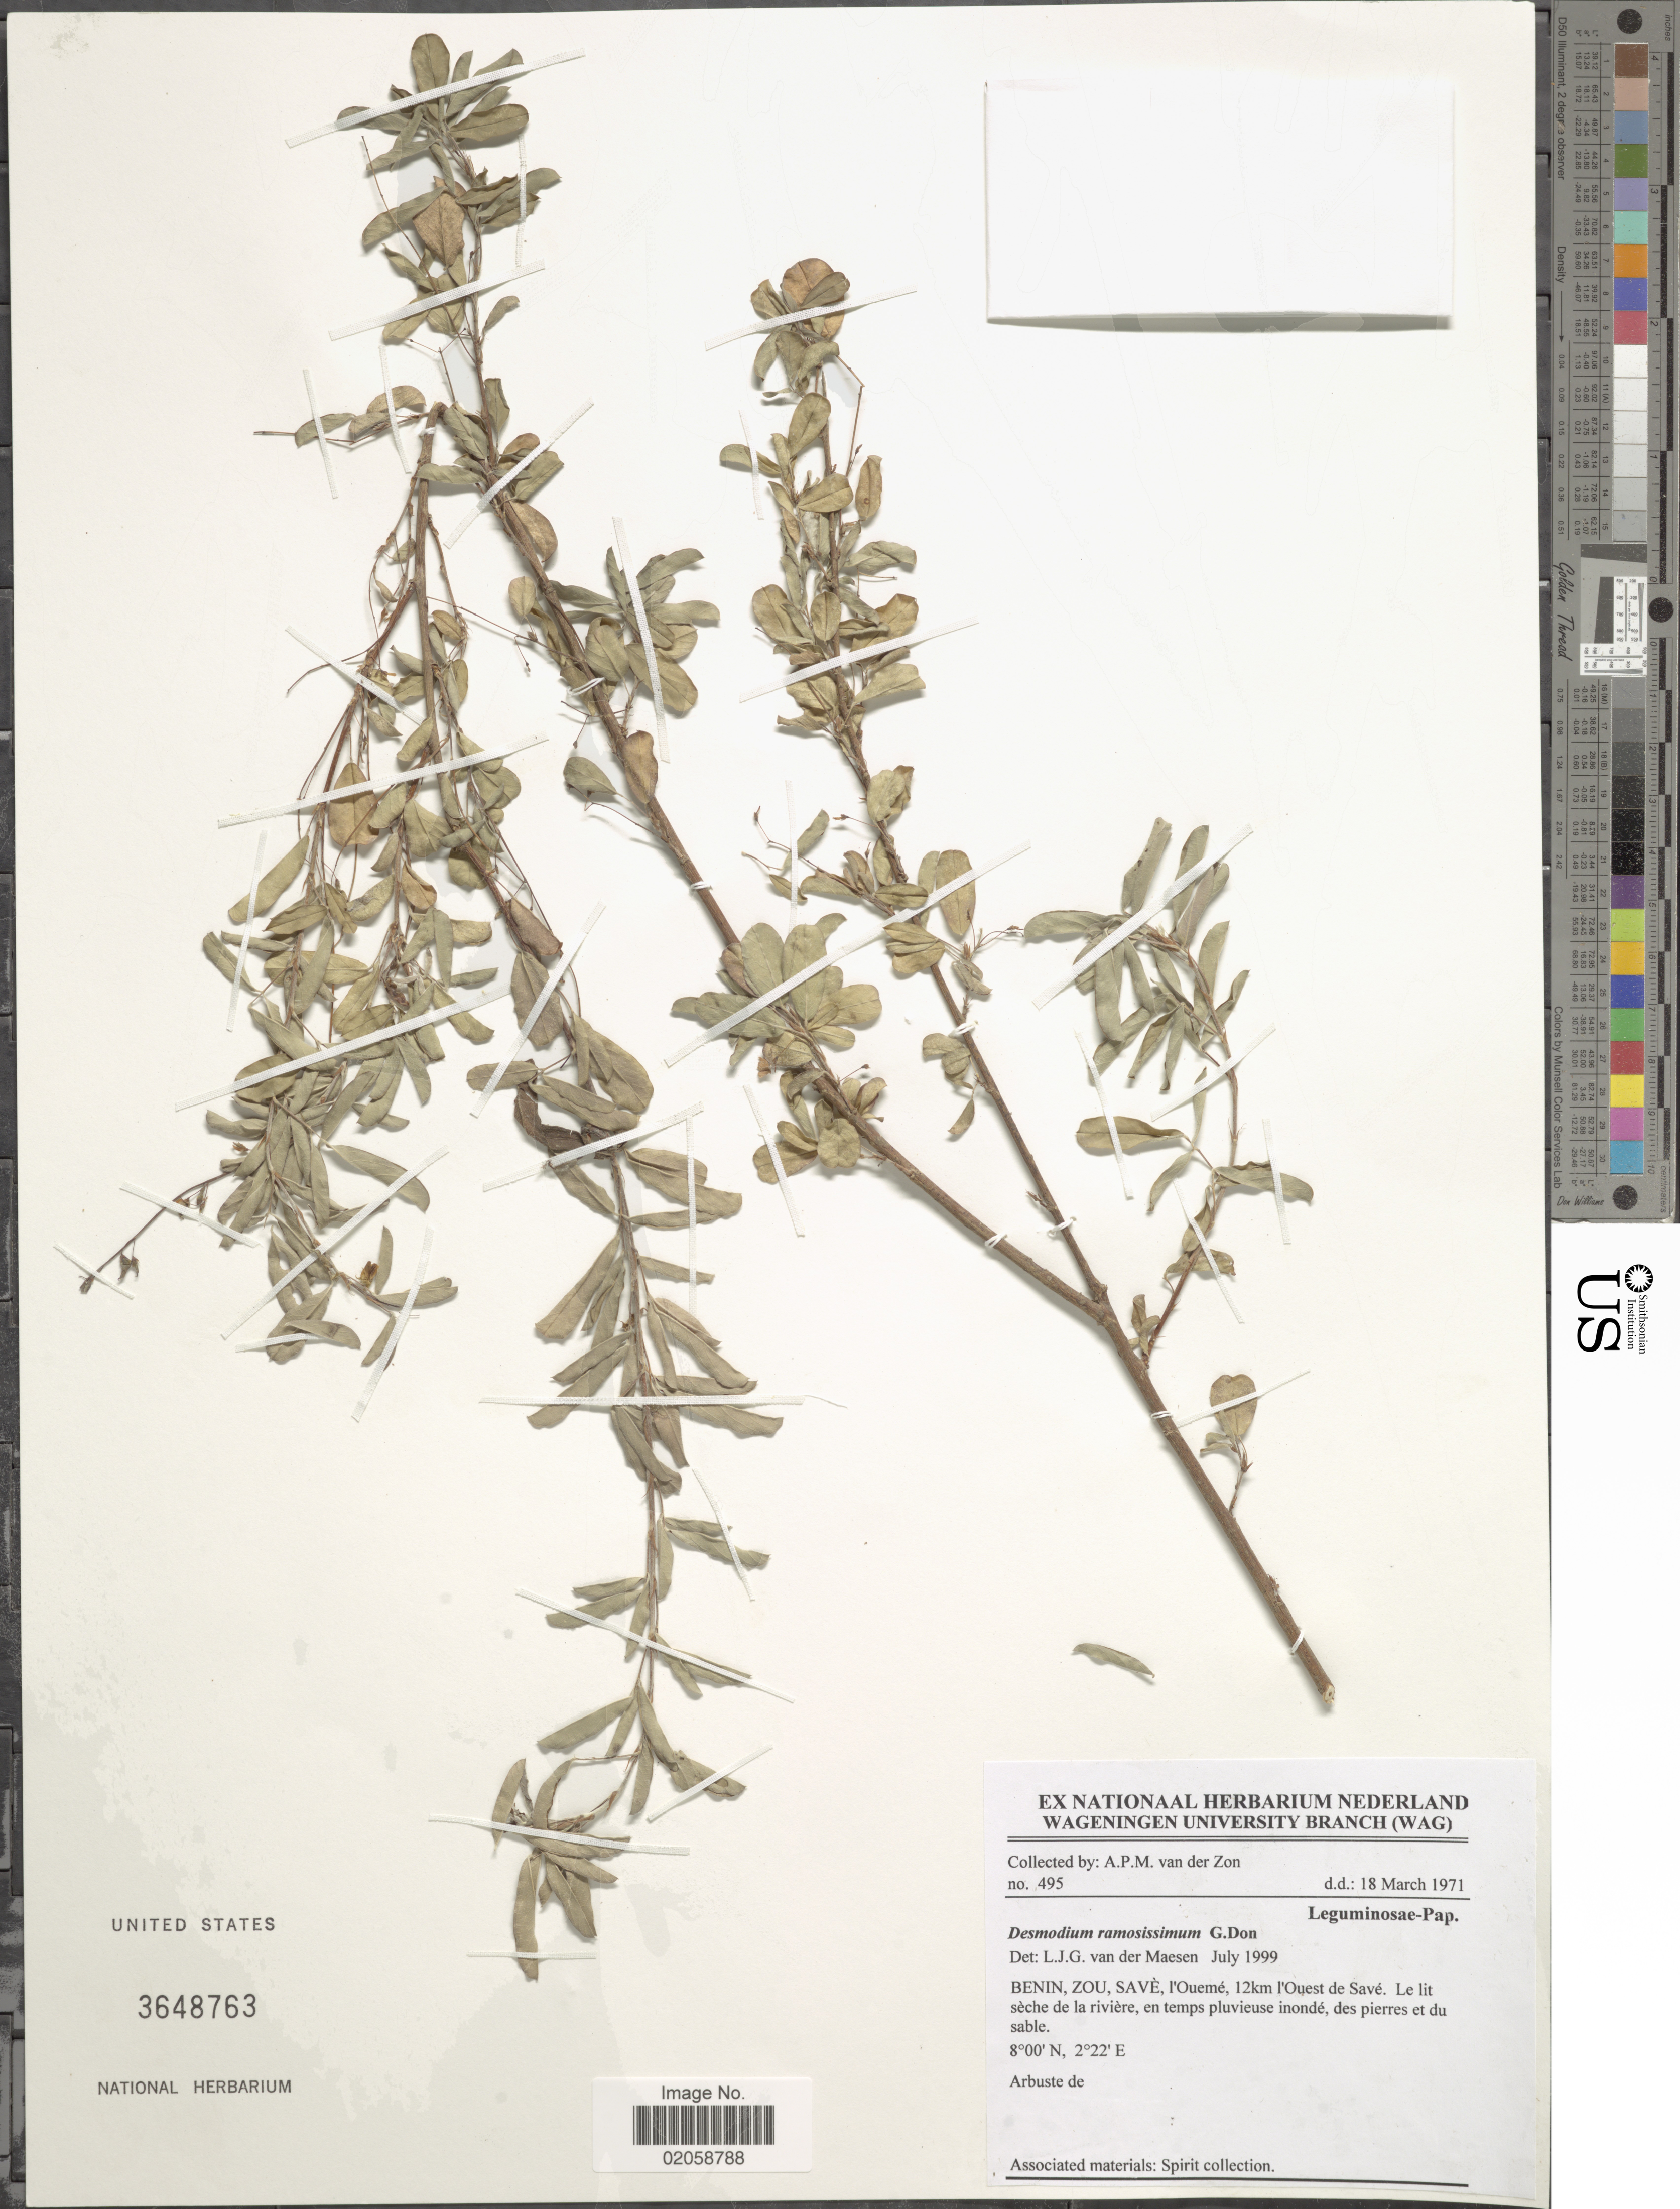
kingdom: Plantae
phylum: Tracheophyta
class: Magnoliopsida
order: Fabales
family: Fabaceae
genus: Grona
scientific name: Grona ramosissima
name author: (G. Don) H. Ohashi & K. Ohashi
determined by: Strong, Mark T., (BOT), Smithsonian Institution - National Museum of Natural History (UNITED STATES)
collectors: A. van der Zon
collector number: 495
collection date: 1971-03-18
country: Benin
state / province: Zou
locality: Benin, Zou, Savè, l'Ouemé, 12km l'Ouest de Savé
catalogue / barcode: US 3648763